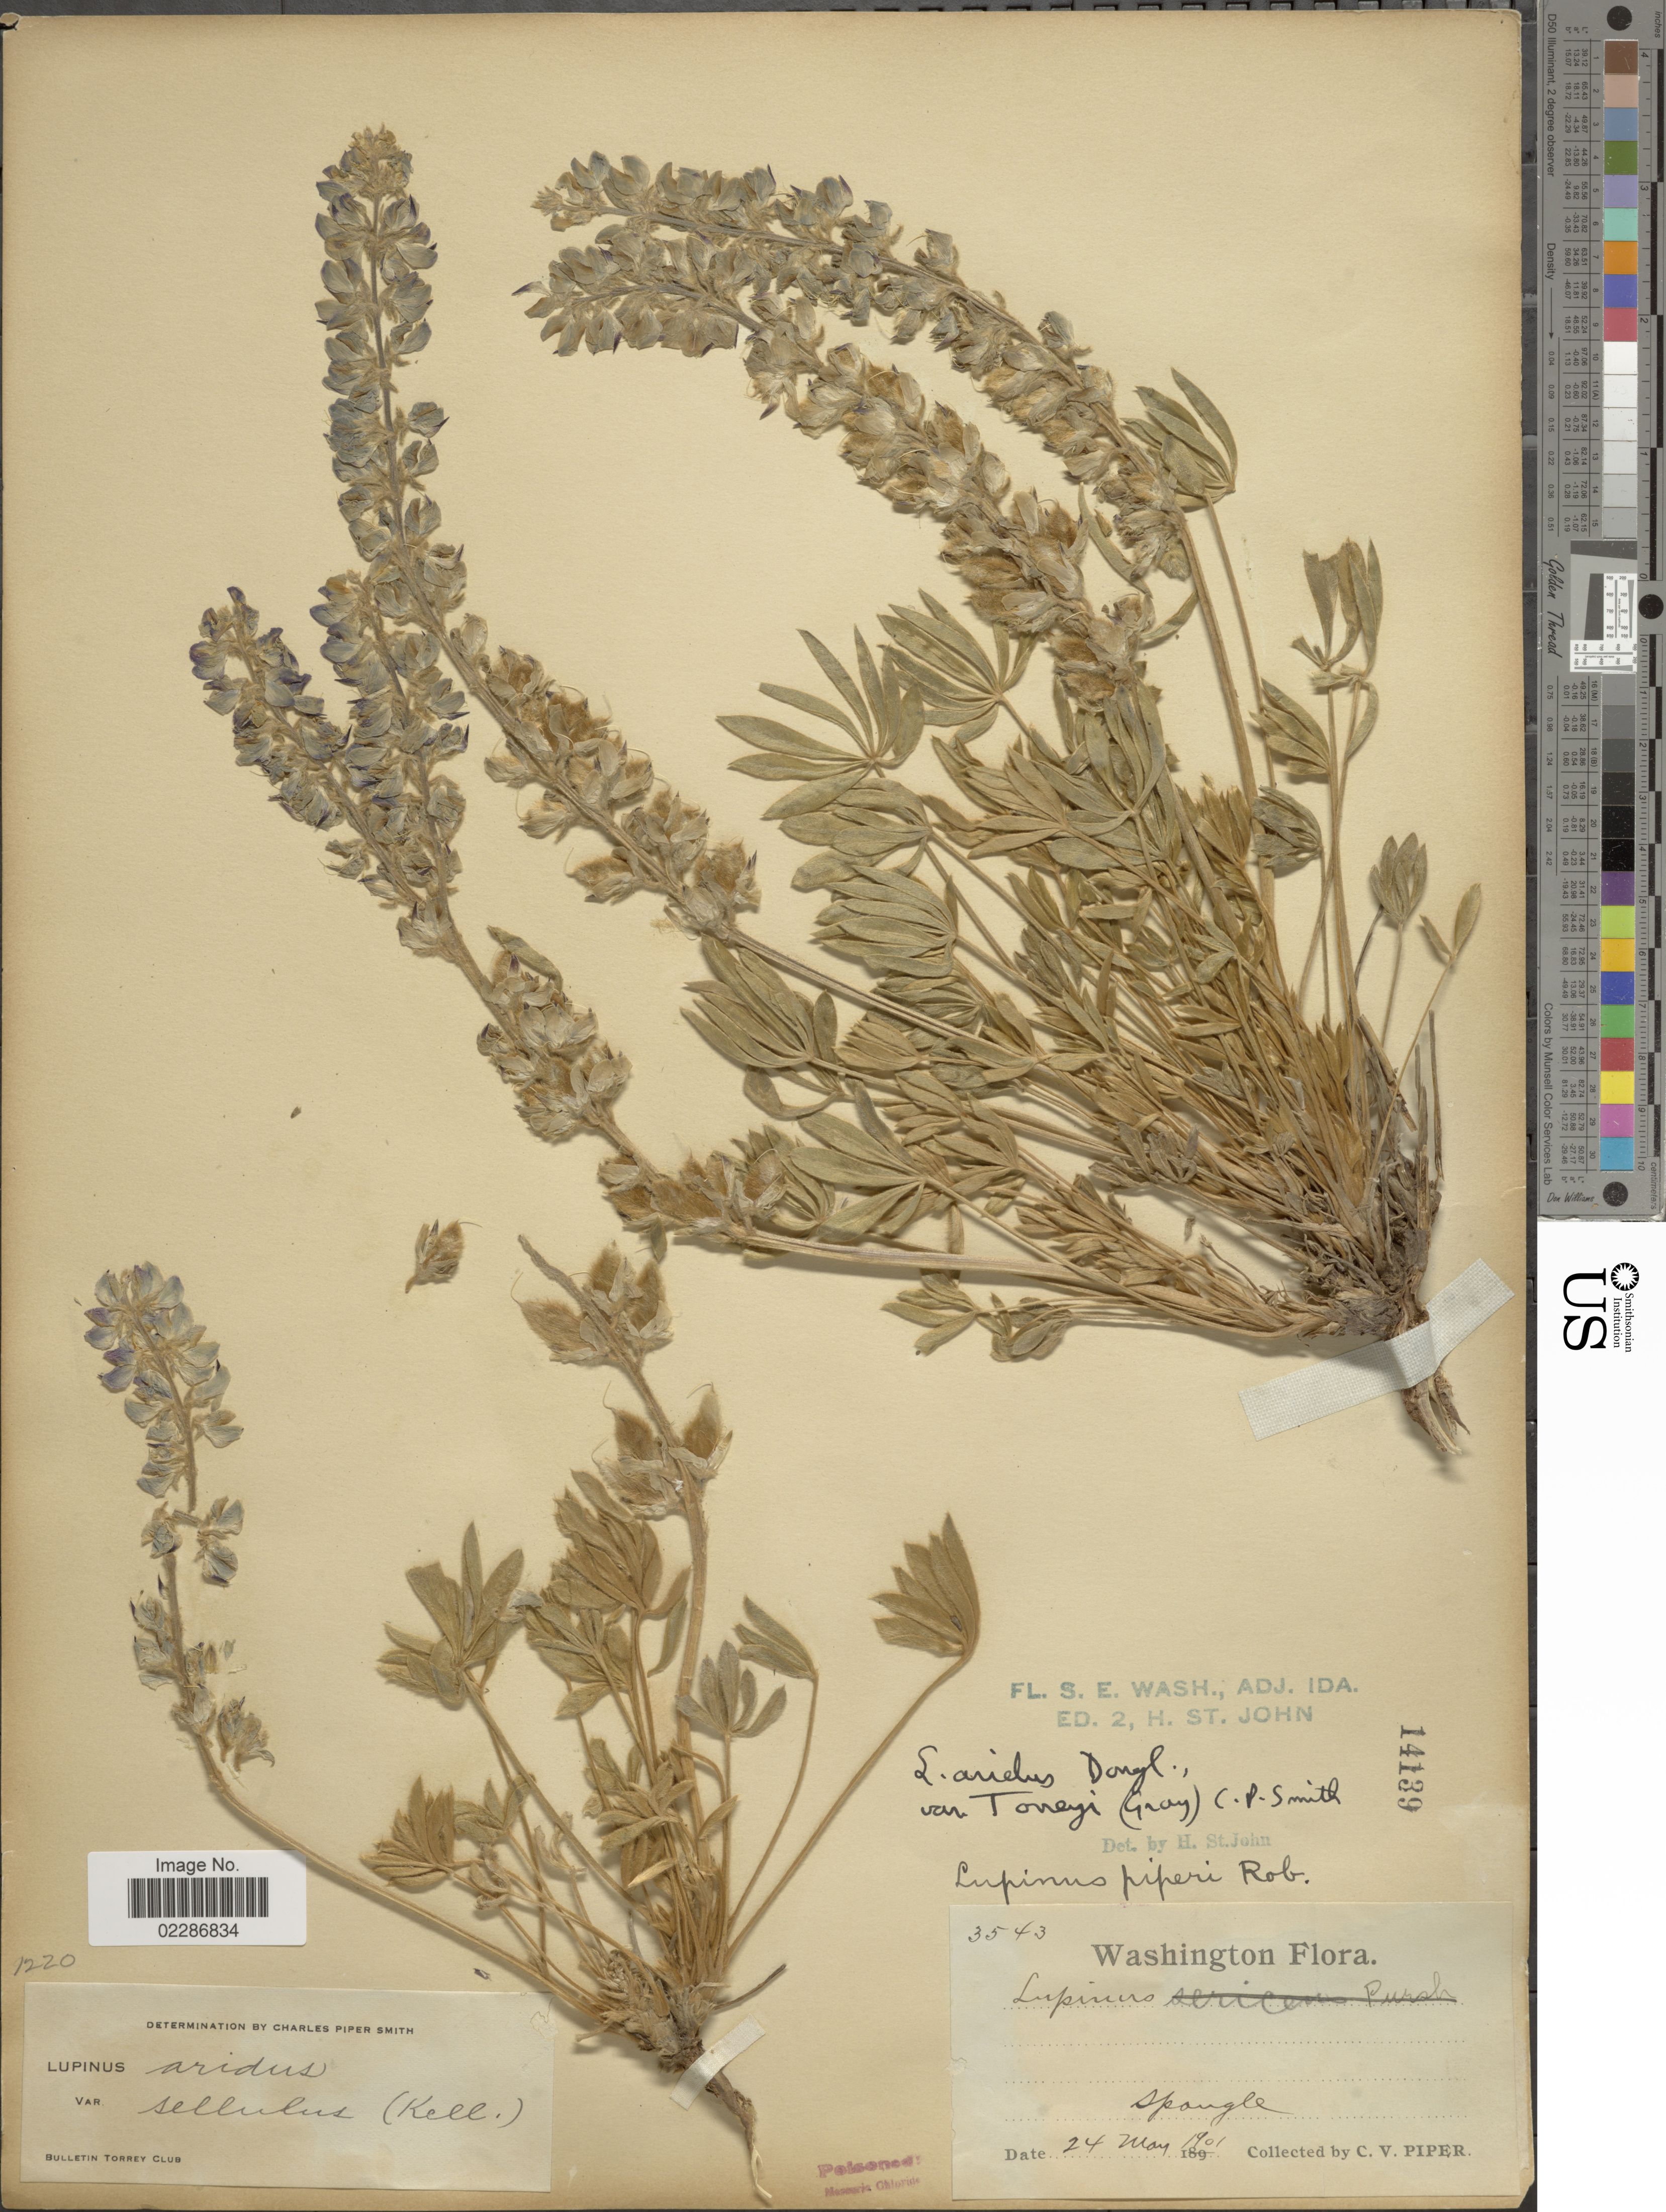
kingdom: Plantae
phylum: Tracheophyta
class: Magnoliopsida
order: Fabales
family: Fabaceae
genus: Lupinus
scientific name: Lupinus piperi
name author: B.L. Rob.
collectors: C. V. Piper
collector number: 3543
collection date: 1901-05-24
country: United States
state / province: Washington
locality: Spangle